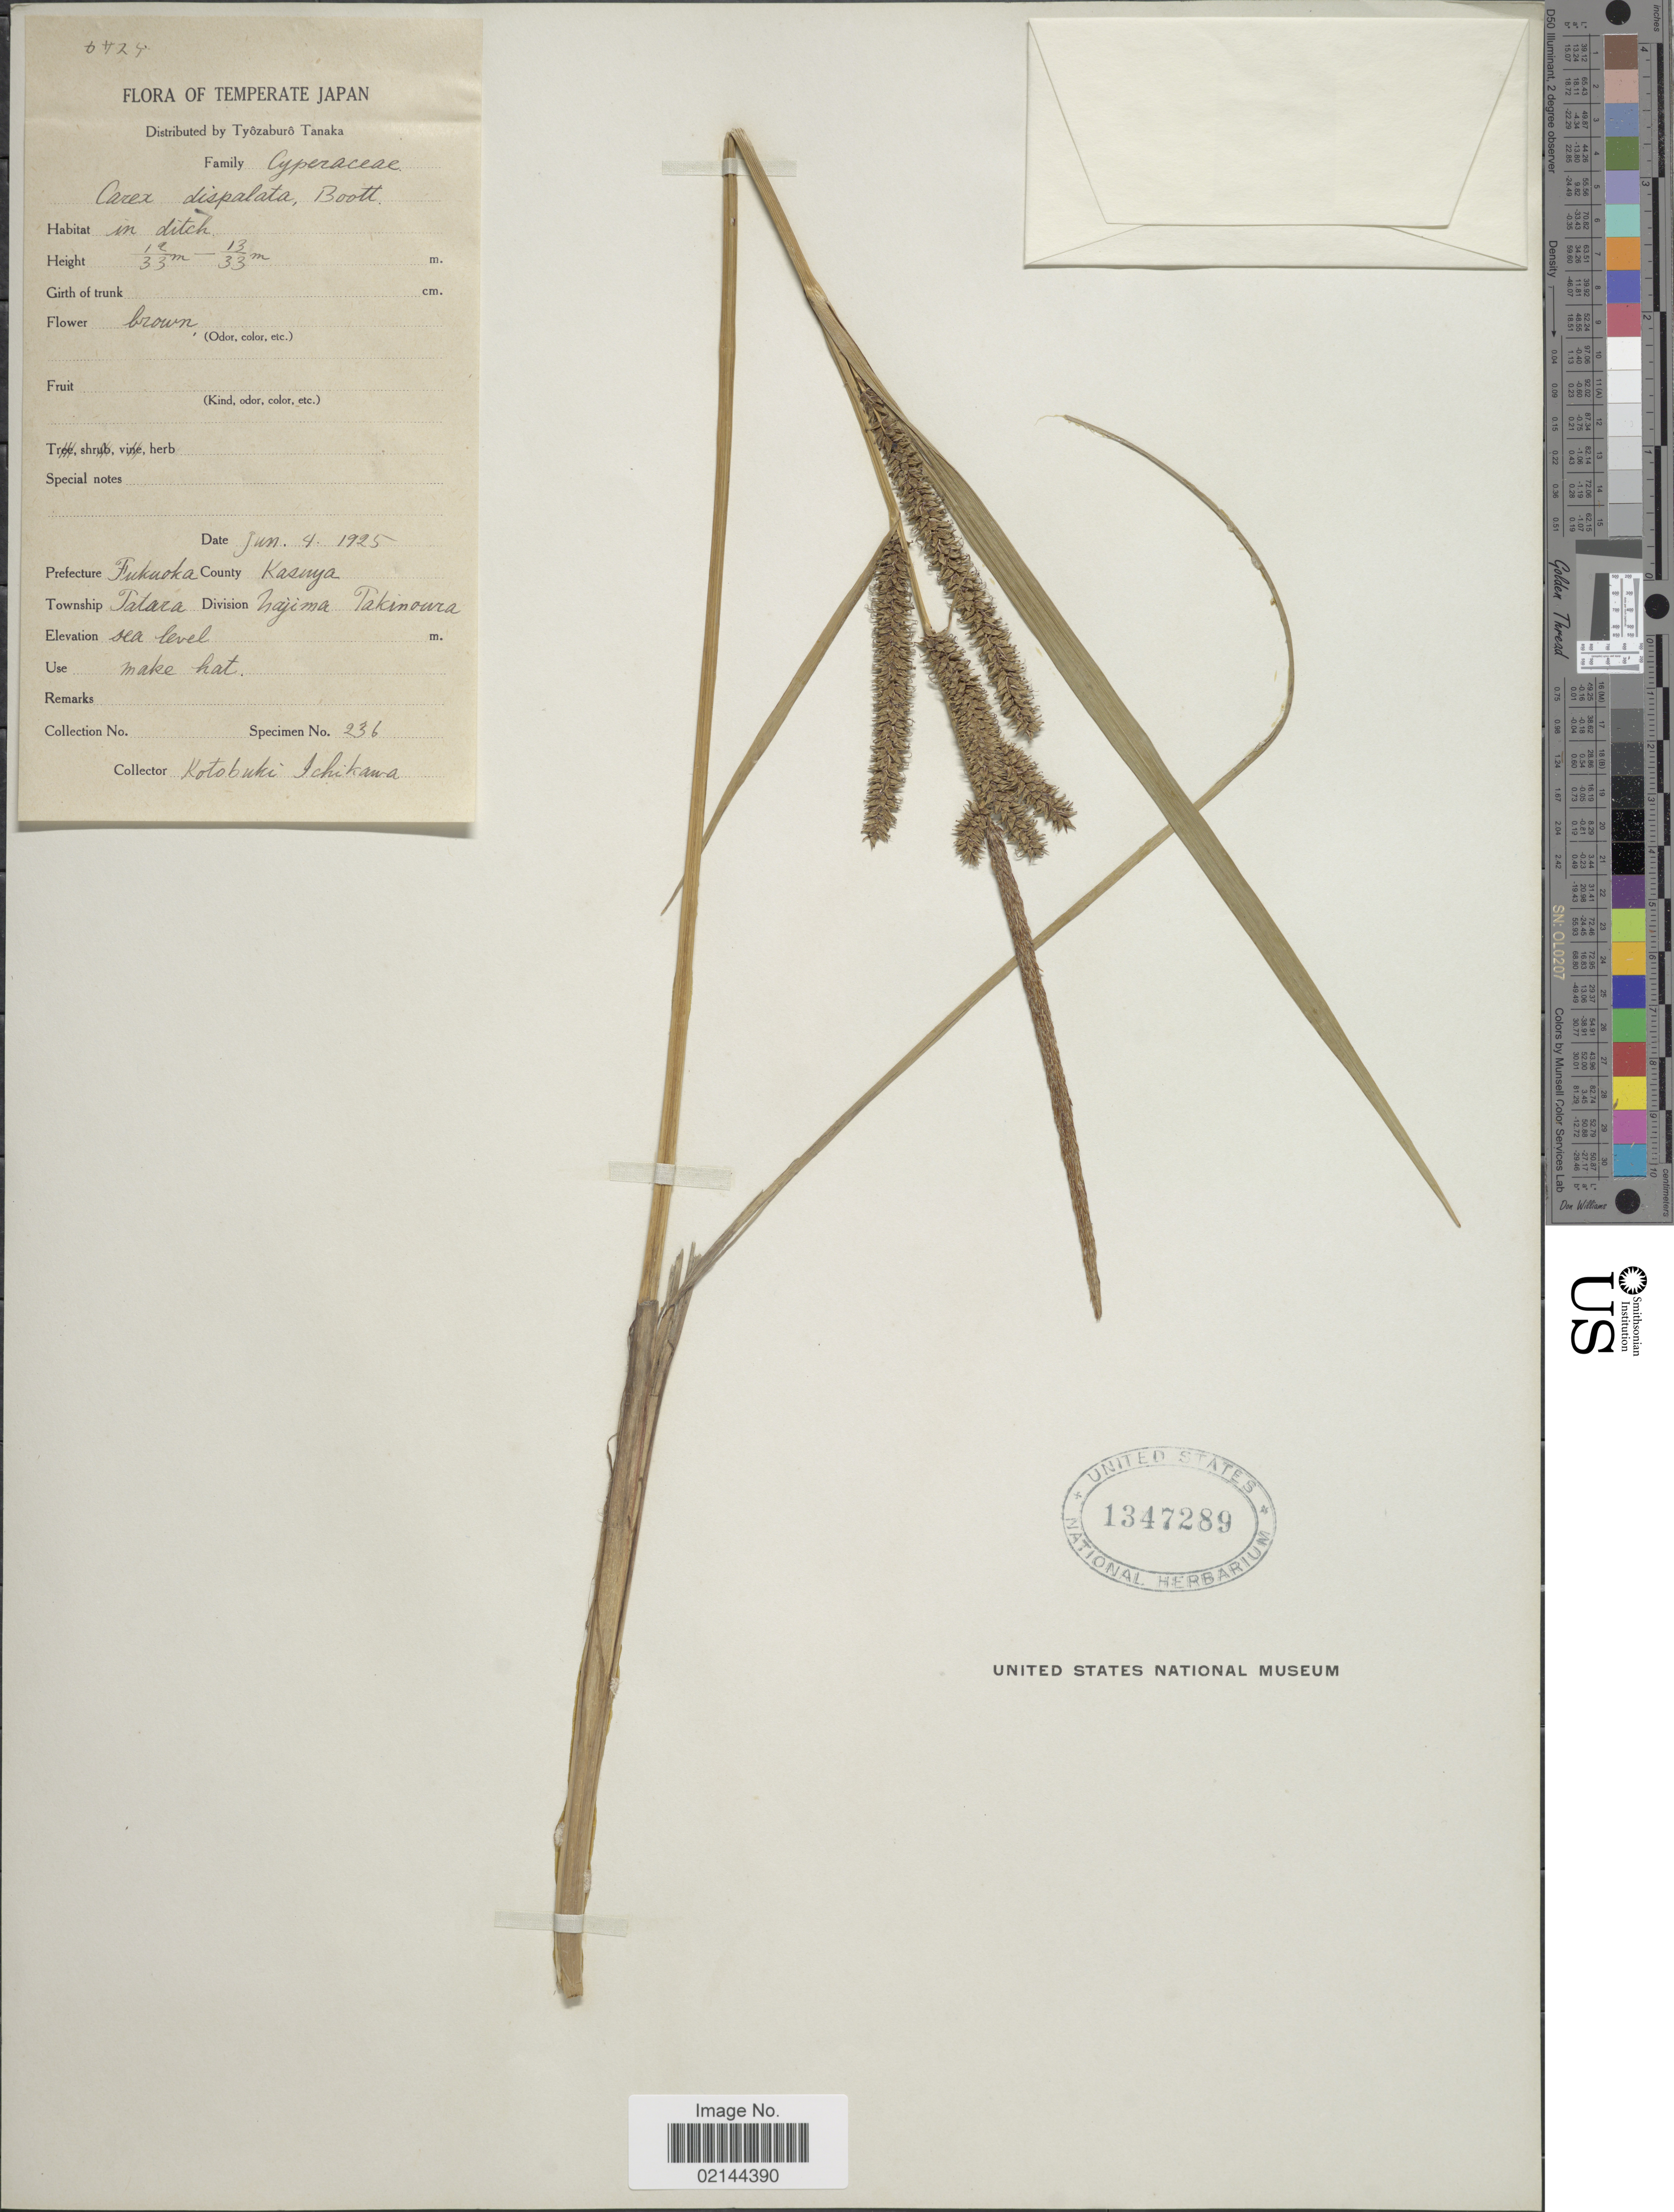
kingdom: Plantae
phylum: Tracheophyta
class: Liliopsida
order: Poales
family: Cyperaceae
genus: Carex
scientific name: Carex dispalata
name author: Boott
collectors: K. Ichikawa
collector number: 236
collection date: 1925-06-04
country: Japan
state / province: Hukuoka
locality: Temperate Japan. Prefecture Fukuoka. County Kasuya. Township Tatara. Division Najima Takimoura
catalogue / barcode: US 1347289